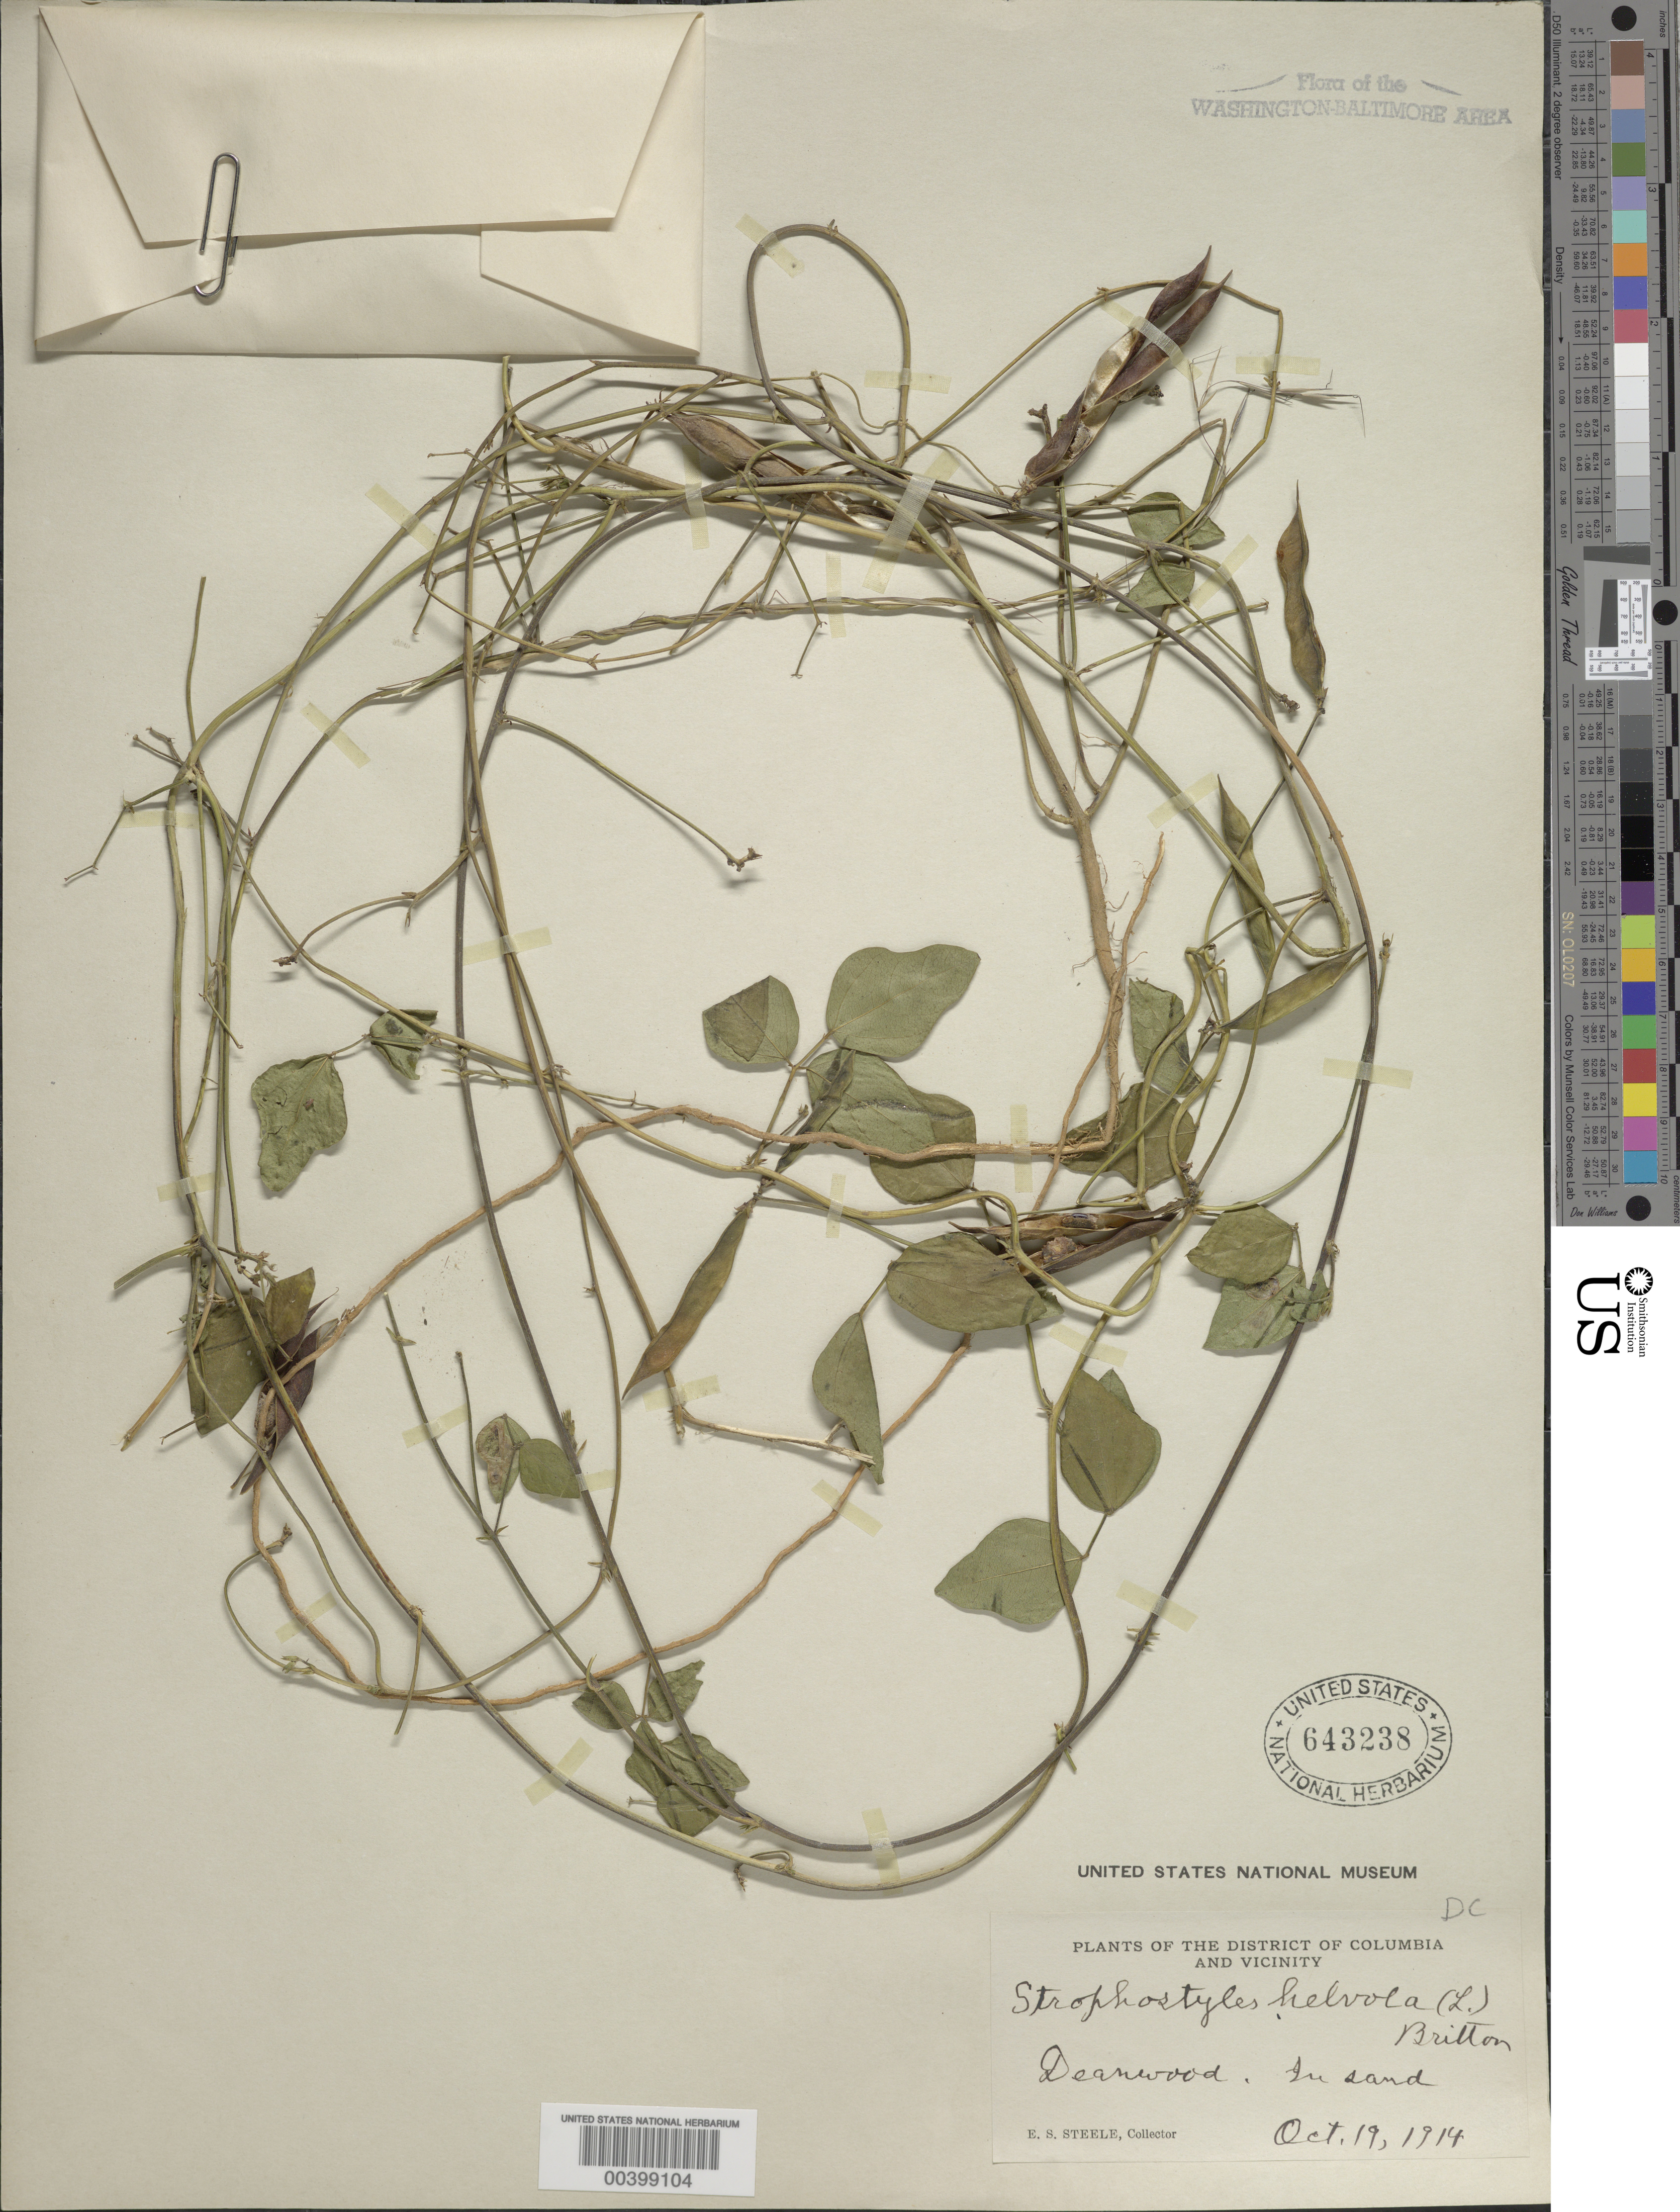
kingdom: Plantae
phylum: Tracheophyta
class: Magnoliopsida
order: Fabales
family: Fabaceae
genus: Strophostyles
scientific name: Strophostyles helvola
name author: (L.) Elliott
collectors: E. Steele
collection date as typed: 19 Oct 1914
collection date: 1914-10-19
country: United States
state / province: District of Columbia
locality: Deanewood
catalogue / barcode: US 643238